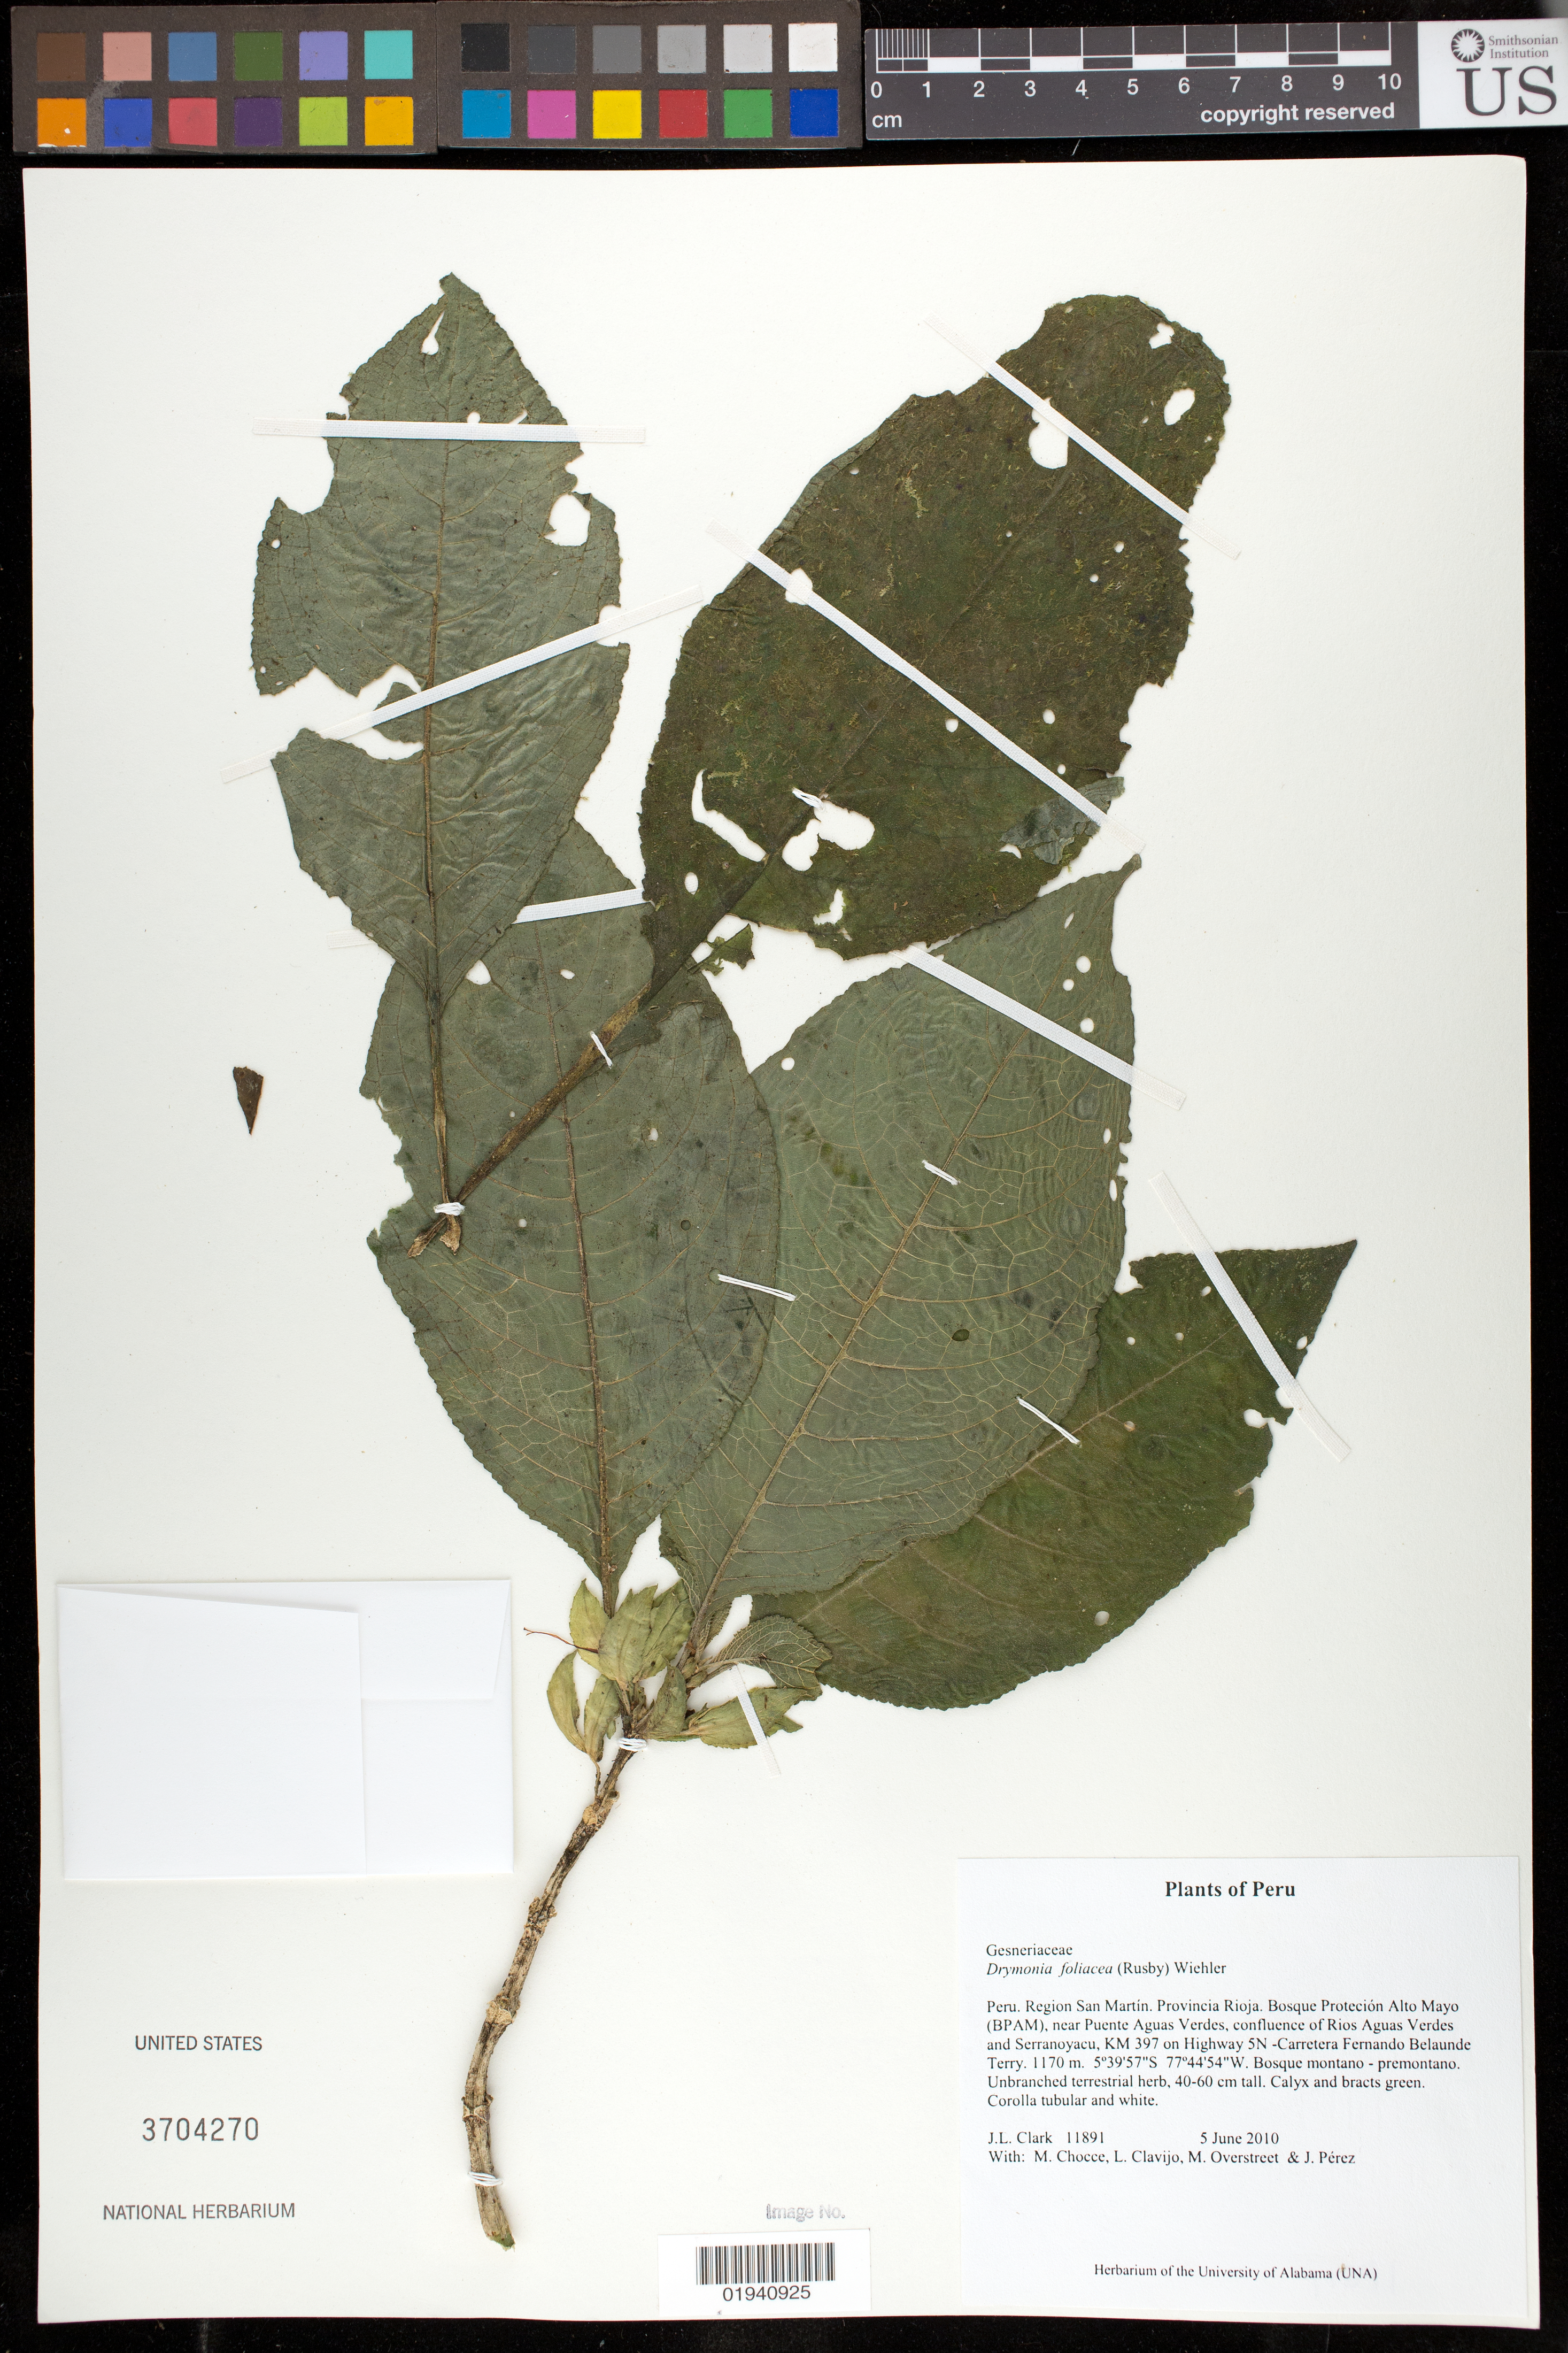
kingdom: Plantae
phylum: Tracheophyta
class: Magnoliopsida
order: Lamiales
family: Gesneriaceae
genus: Drymonia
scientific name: Drymonia foliacea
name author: (Rusby) Wiehler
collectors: J. L. Clark, M. Chocce, L. Clavijo, M. Overstreet & J. Perez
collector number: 11891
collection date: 2010-06-05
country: Peru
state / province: San Martín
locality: Region San Martin. Provincia Rioja. Bosque Protection Alto Mayo (BPAM), near Puente Aguas Verdes, confluence of Rios Aguas Verdes and Serranoyacu, KM 397 on Highway 5N - Carretera Fernando Belaunde Terry.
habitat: Bosque montano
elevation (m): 1700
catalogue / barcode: US 3704270